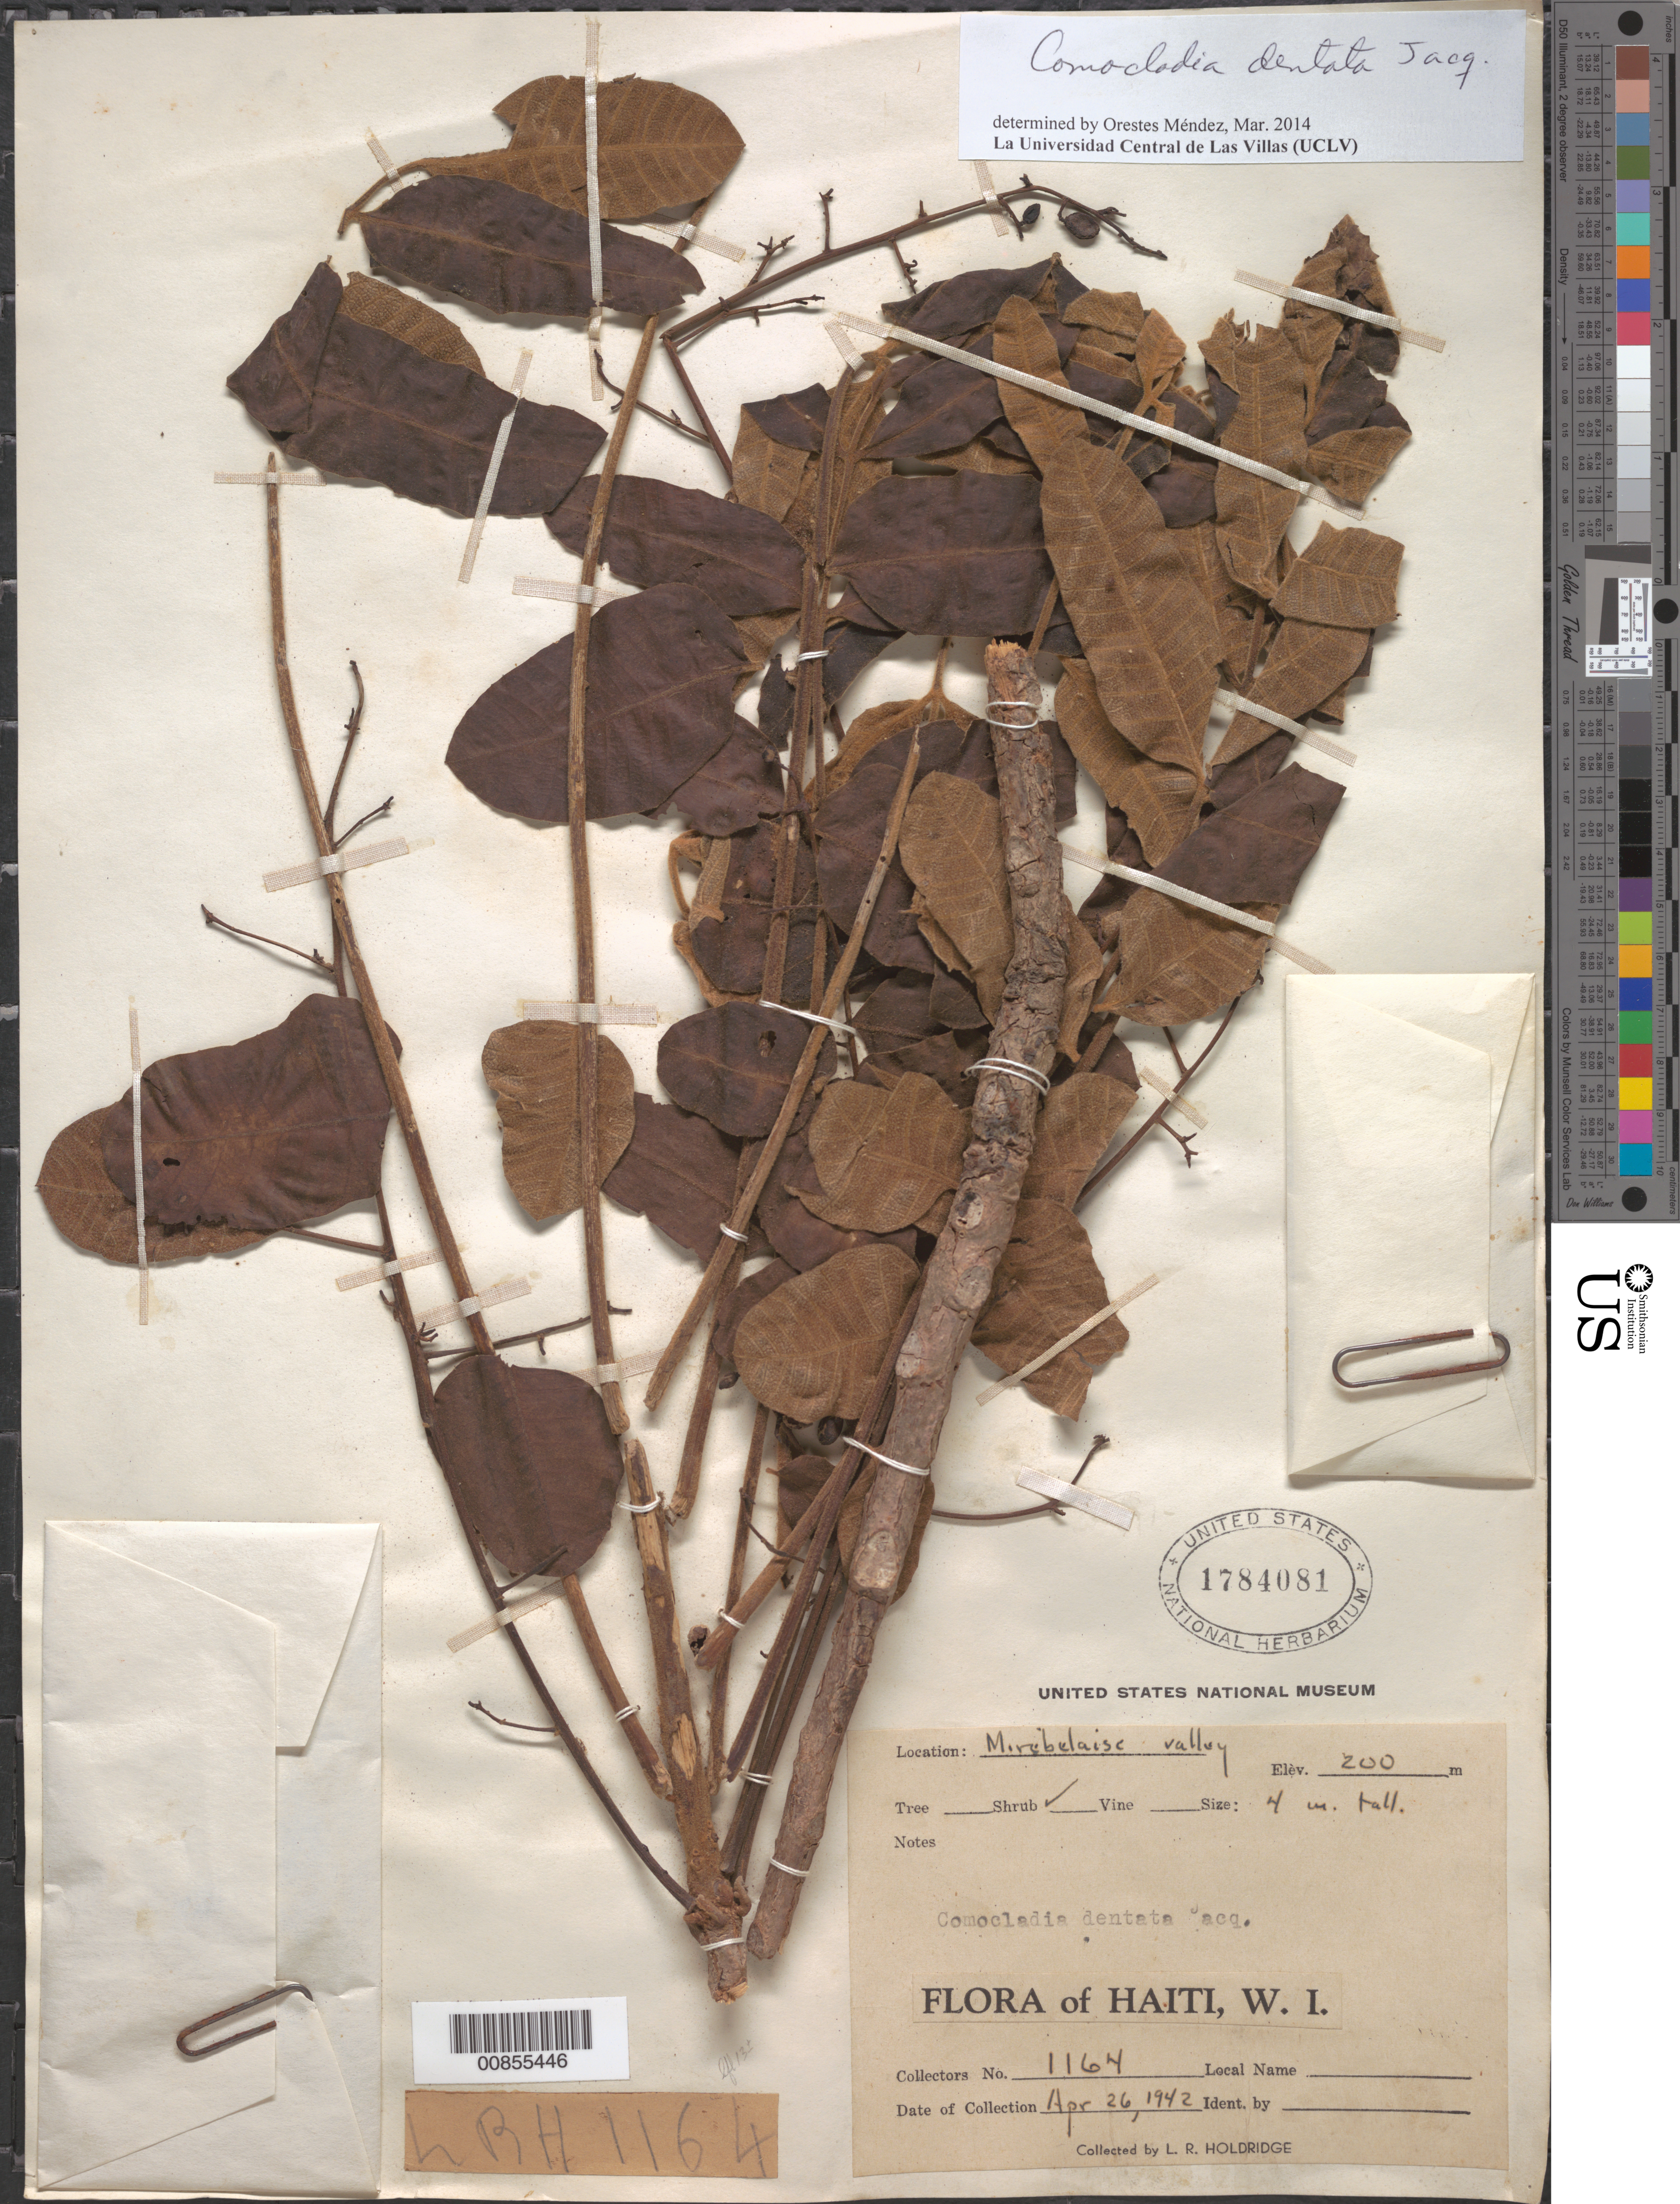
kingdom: Plantae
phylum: Tracheophyta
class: Magnoliopsida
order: Sapindales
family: Anacardiaceae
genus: Comocladia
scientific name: Comocladia dentata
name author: Jacq.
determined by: Méndez, Orestes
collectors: L. Holdridge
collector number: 1164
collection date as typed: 26 Apr 1942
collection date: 1942-04-26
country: Haiti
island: Hispaniola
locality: Mirebelaise Valley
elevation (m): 200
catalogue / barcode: US 1784081